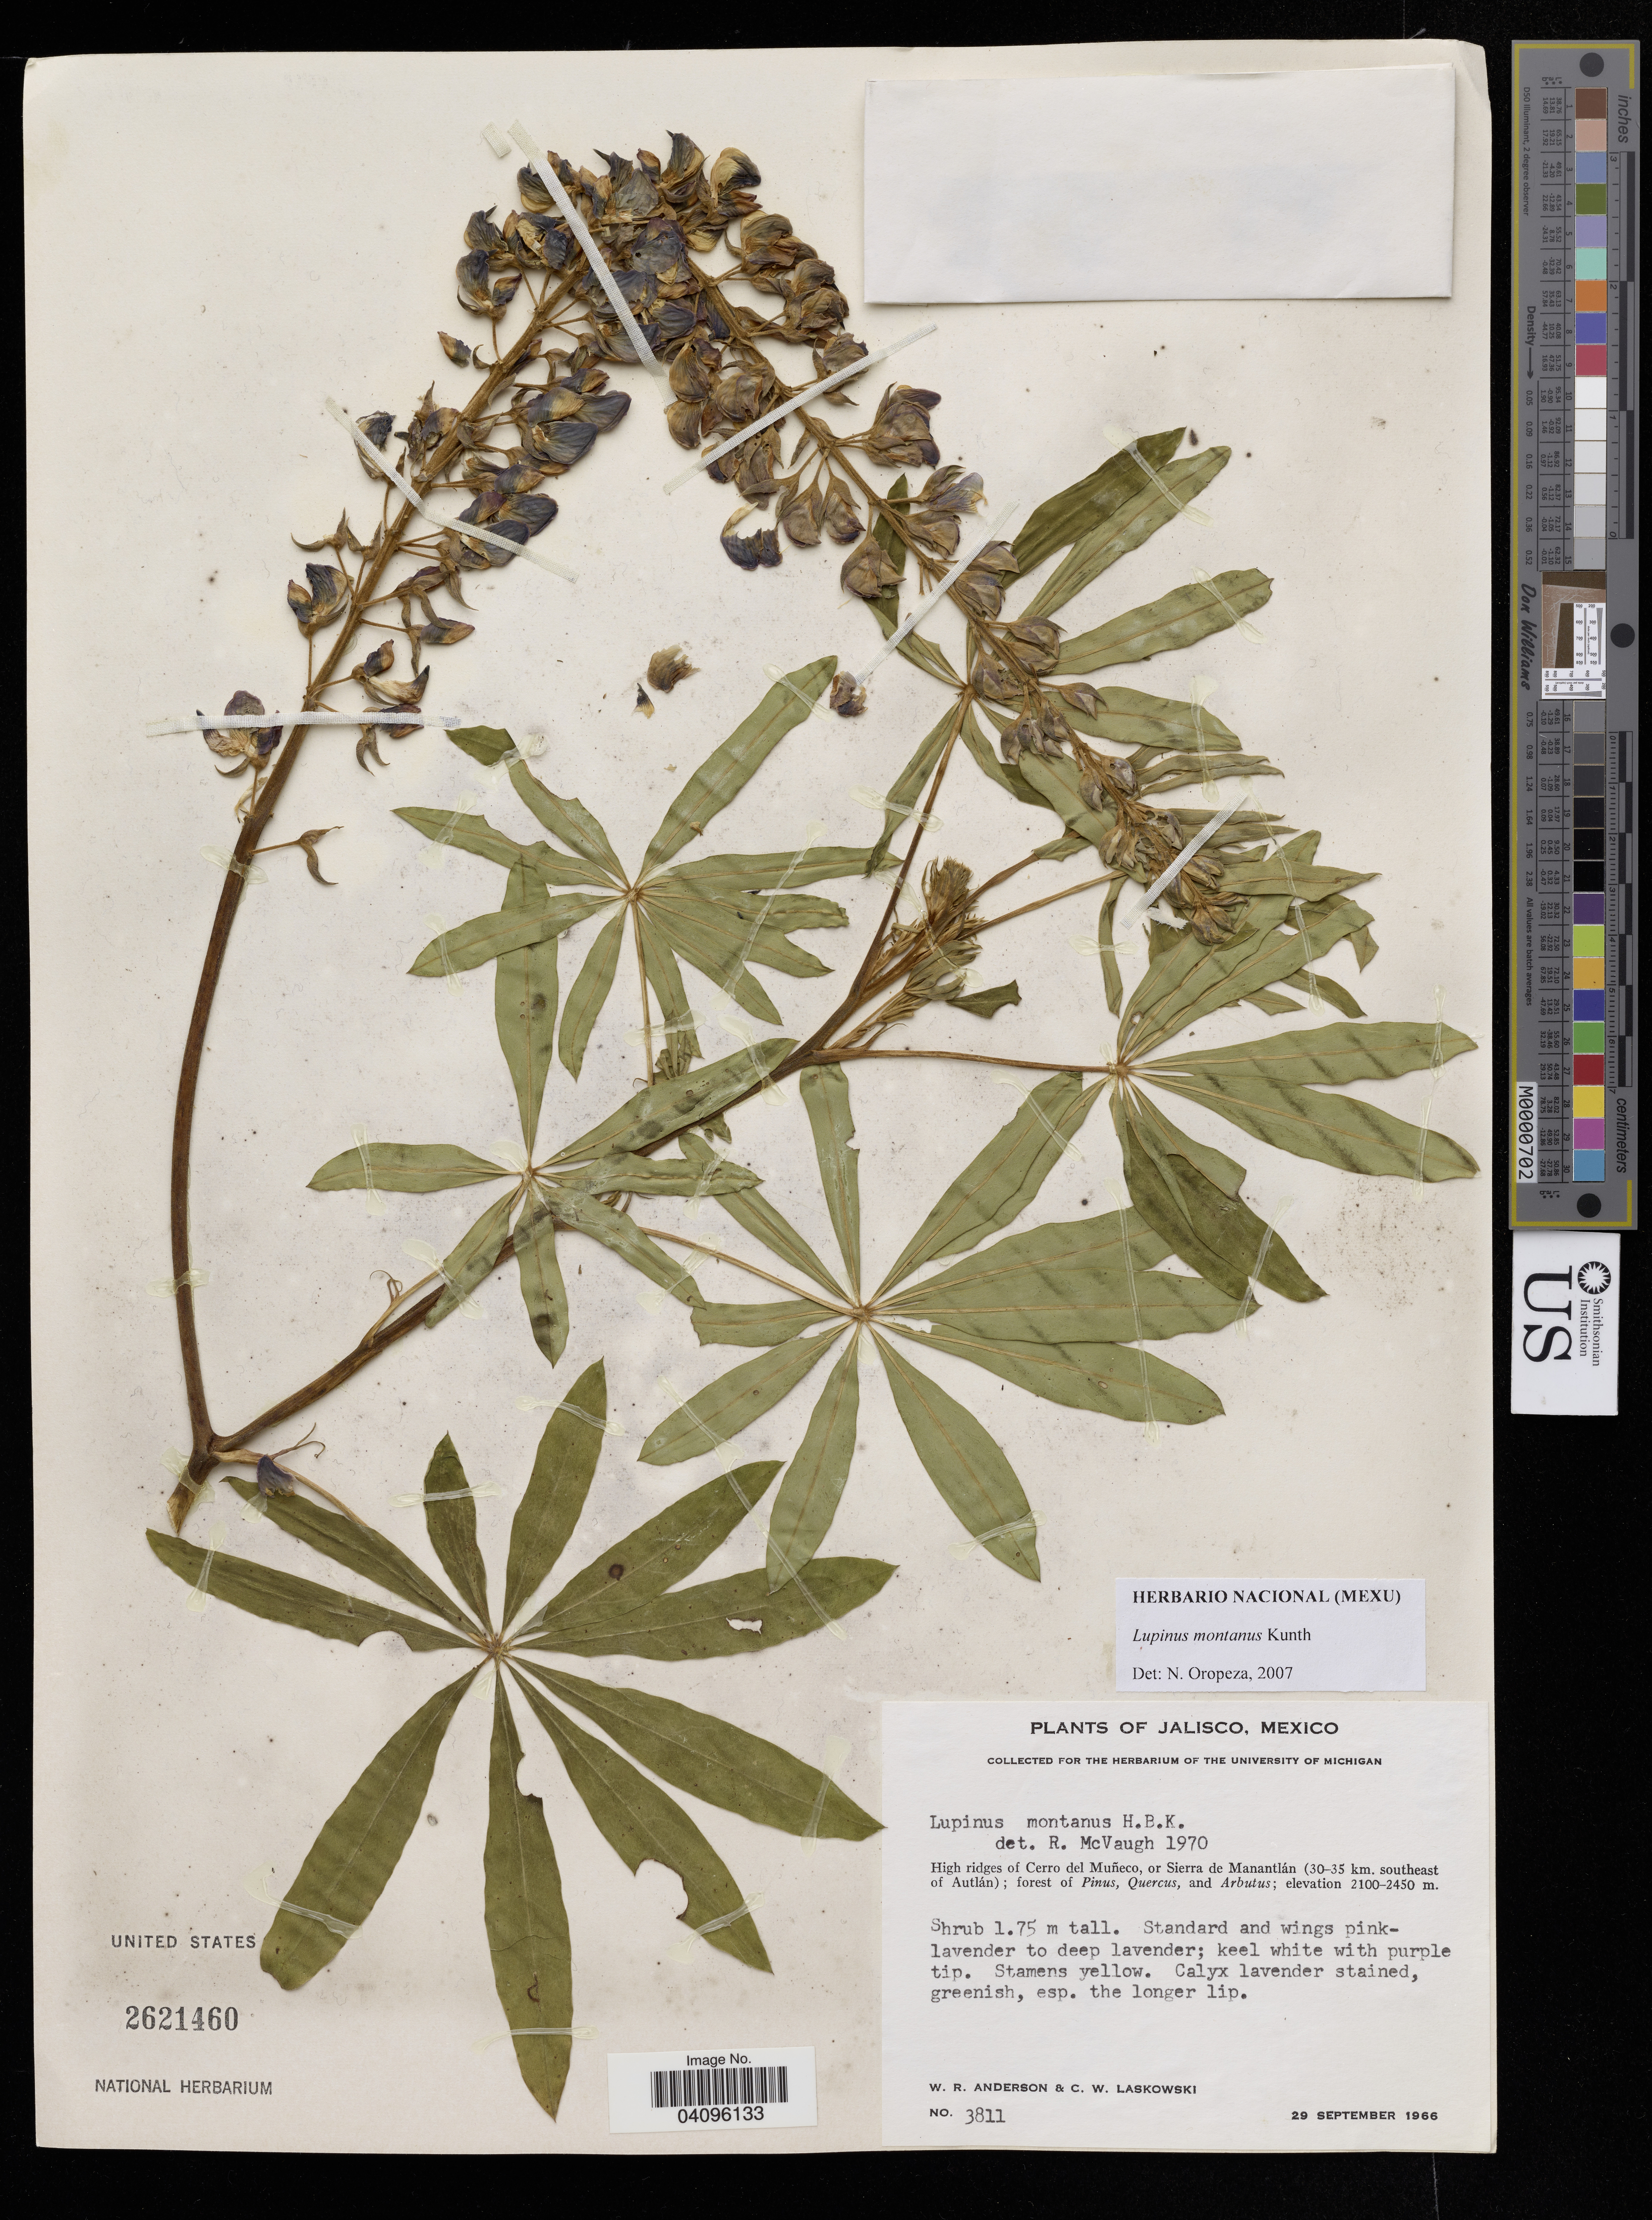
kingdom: Plantae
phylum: Tracheophyta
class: Magnoliopsida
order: Fabales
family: Fabaceae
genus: Lupinus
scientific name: Lupinus montanus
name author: Kunth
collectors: W. Anderson & C. Laskowski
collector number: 3811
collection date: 1966-09-29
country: Mexico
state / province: Jalisco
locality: High ridges of Cerro del Muñeco, or Sierra de Manantlán (30-35 km. southeast of Autlán).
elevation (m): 2100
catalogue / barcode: US 2621460